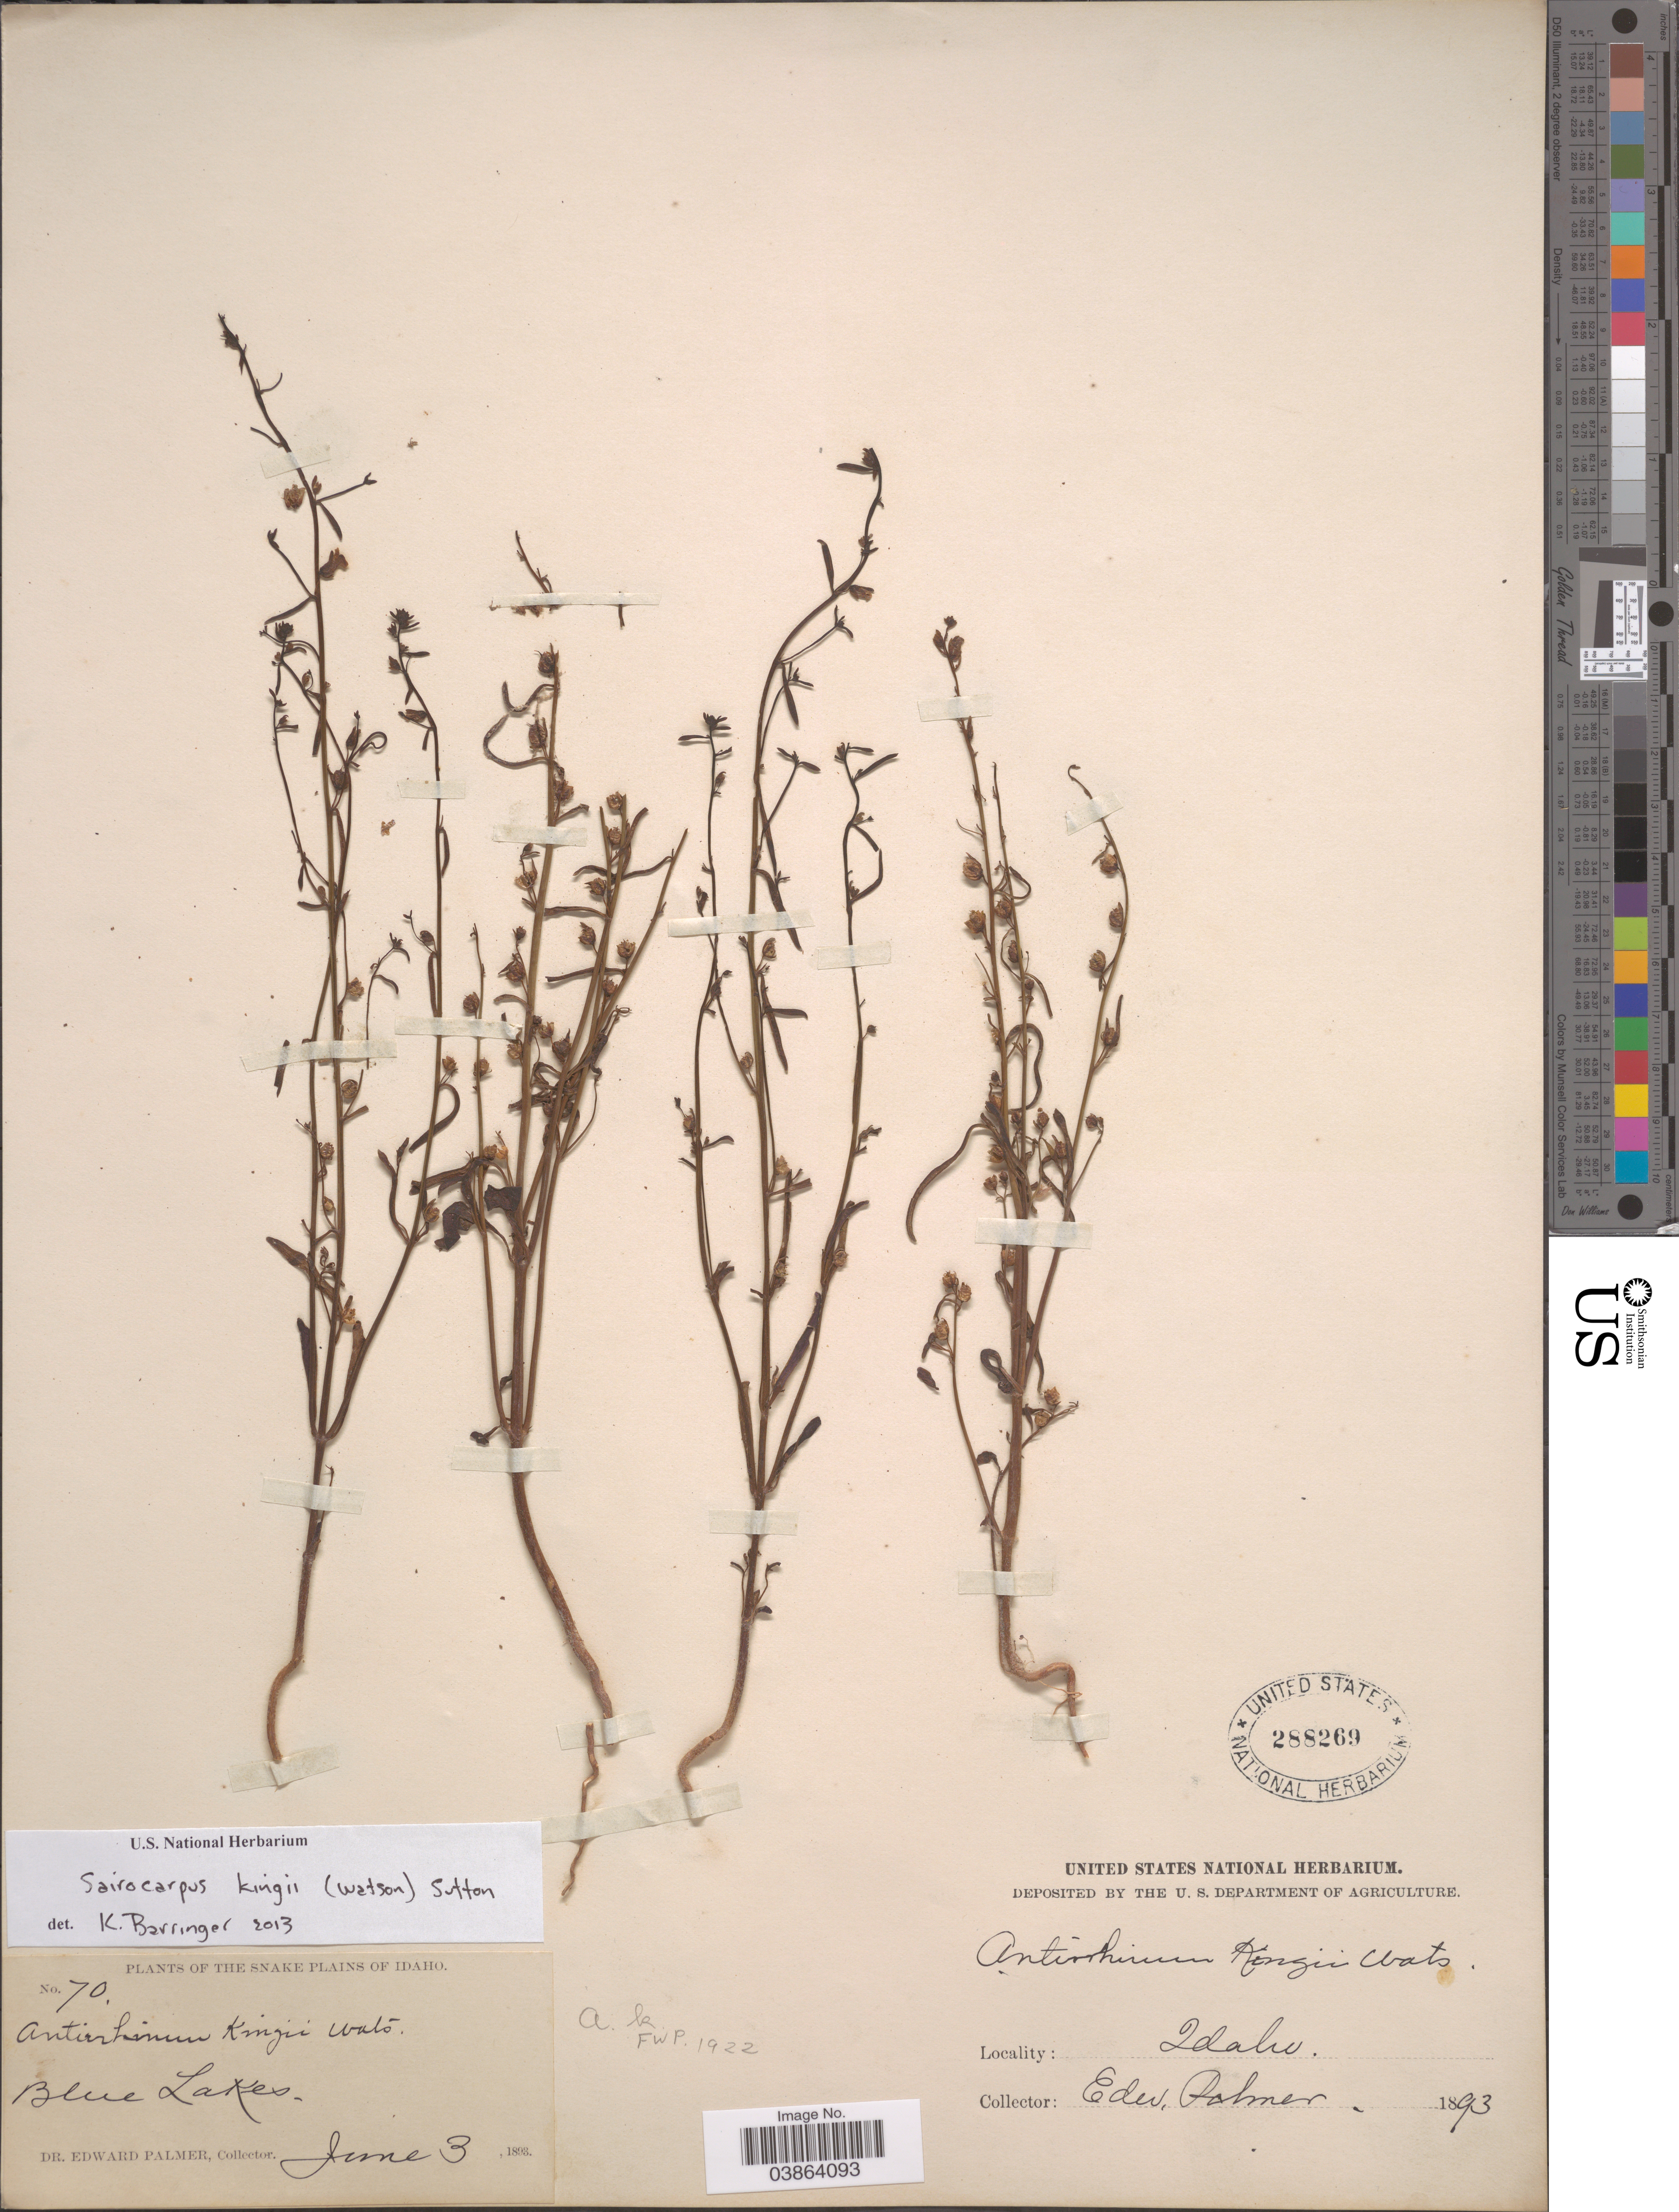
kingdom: Plantae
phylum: Tracheophyta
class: Magnoliopsida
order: Lamiales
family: Plantaginaceae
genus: Sairocarpus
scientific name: Sairocarpus kingii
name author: (S. Watson) D.A. Sutton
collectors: E. Palmer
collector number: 70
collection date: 1893-06-03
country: United States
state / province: Idaho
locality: The Snake plains of Idaho. Blue Lakes.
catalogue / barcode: US 288269